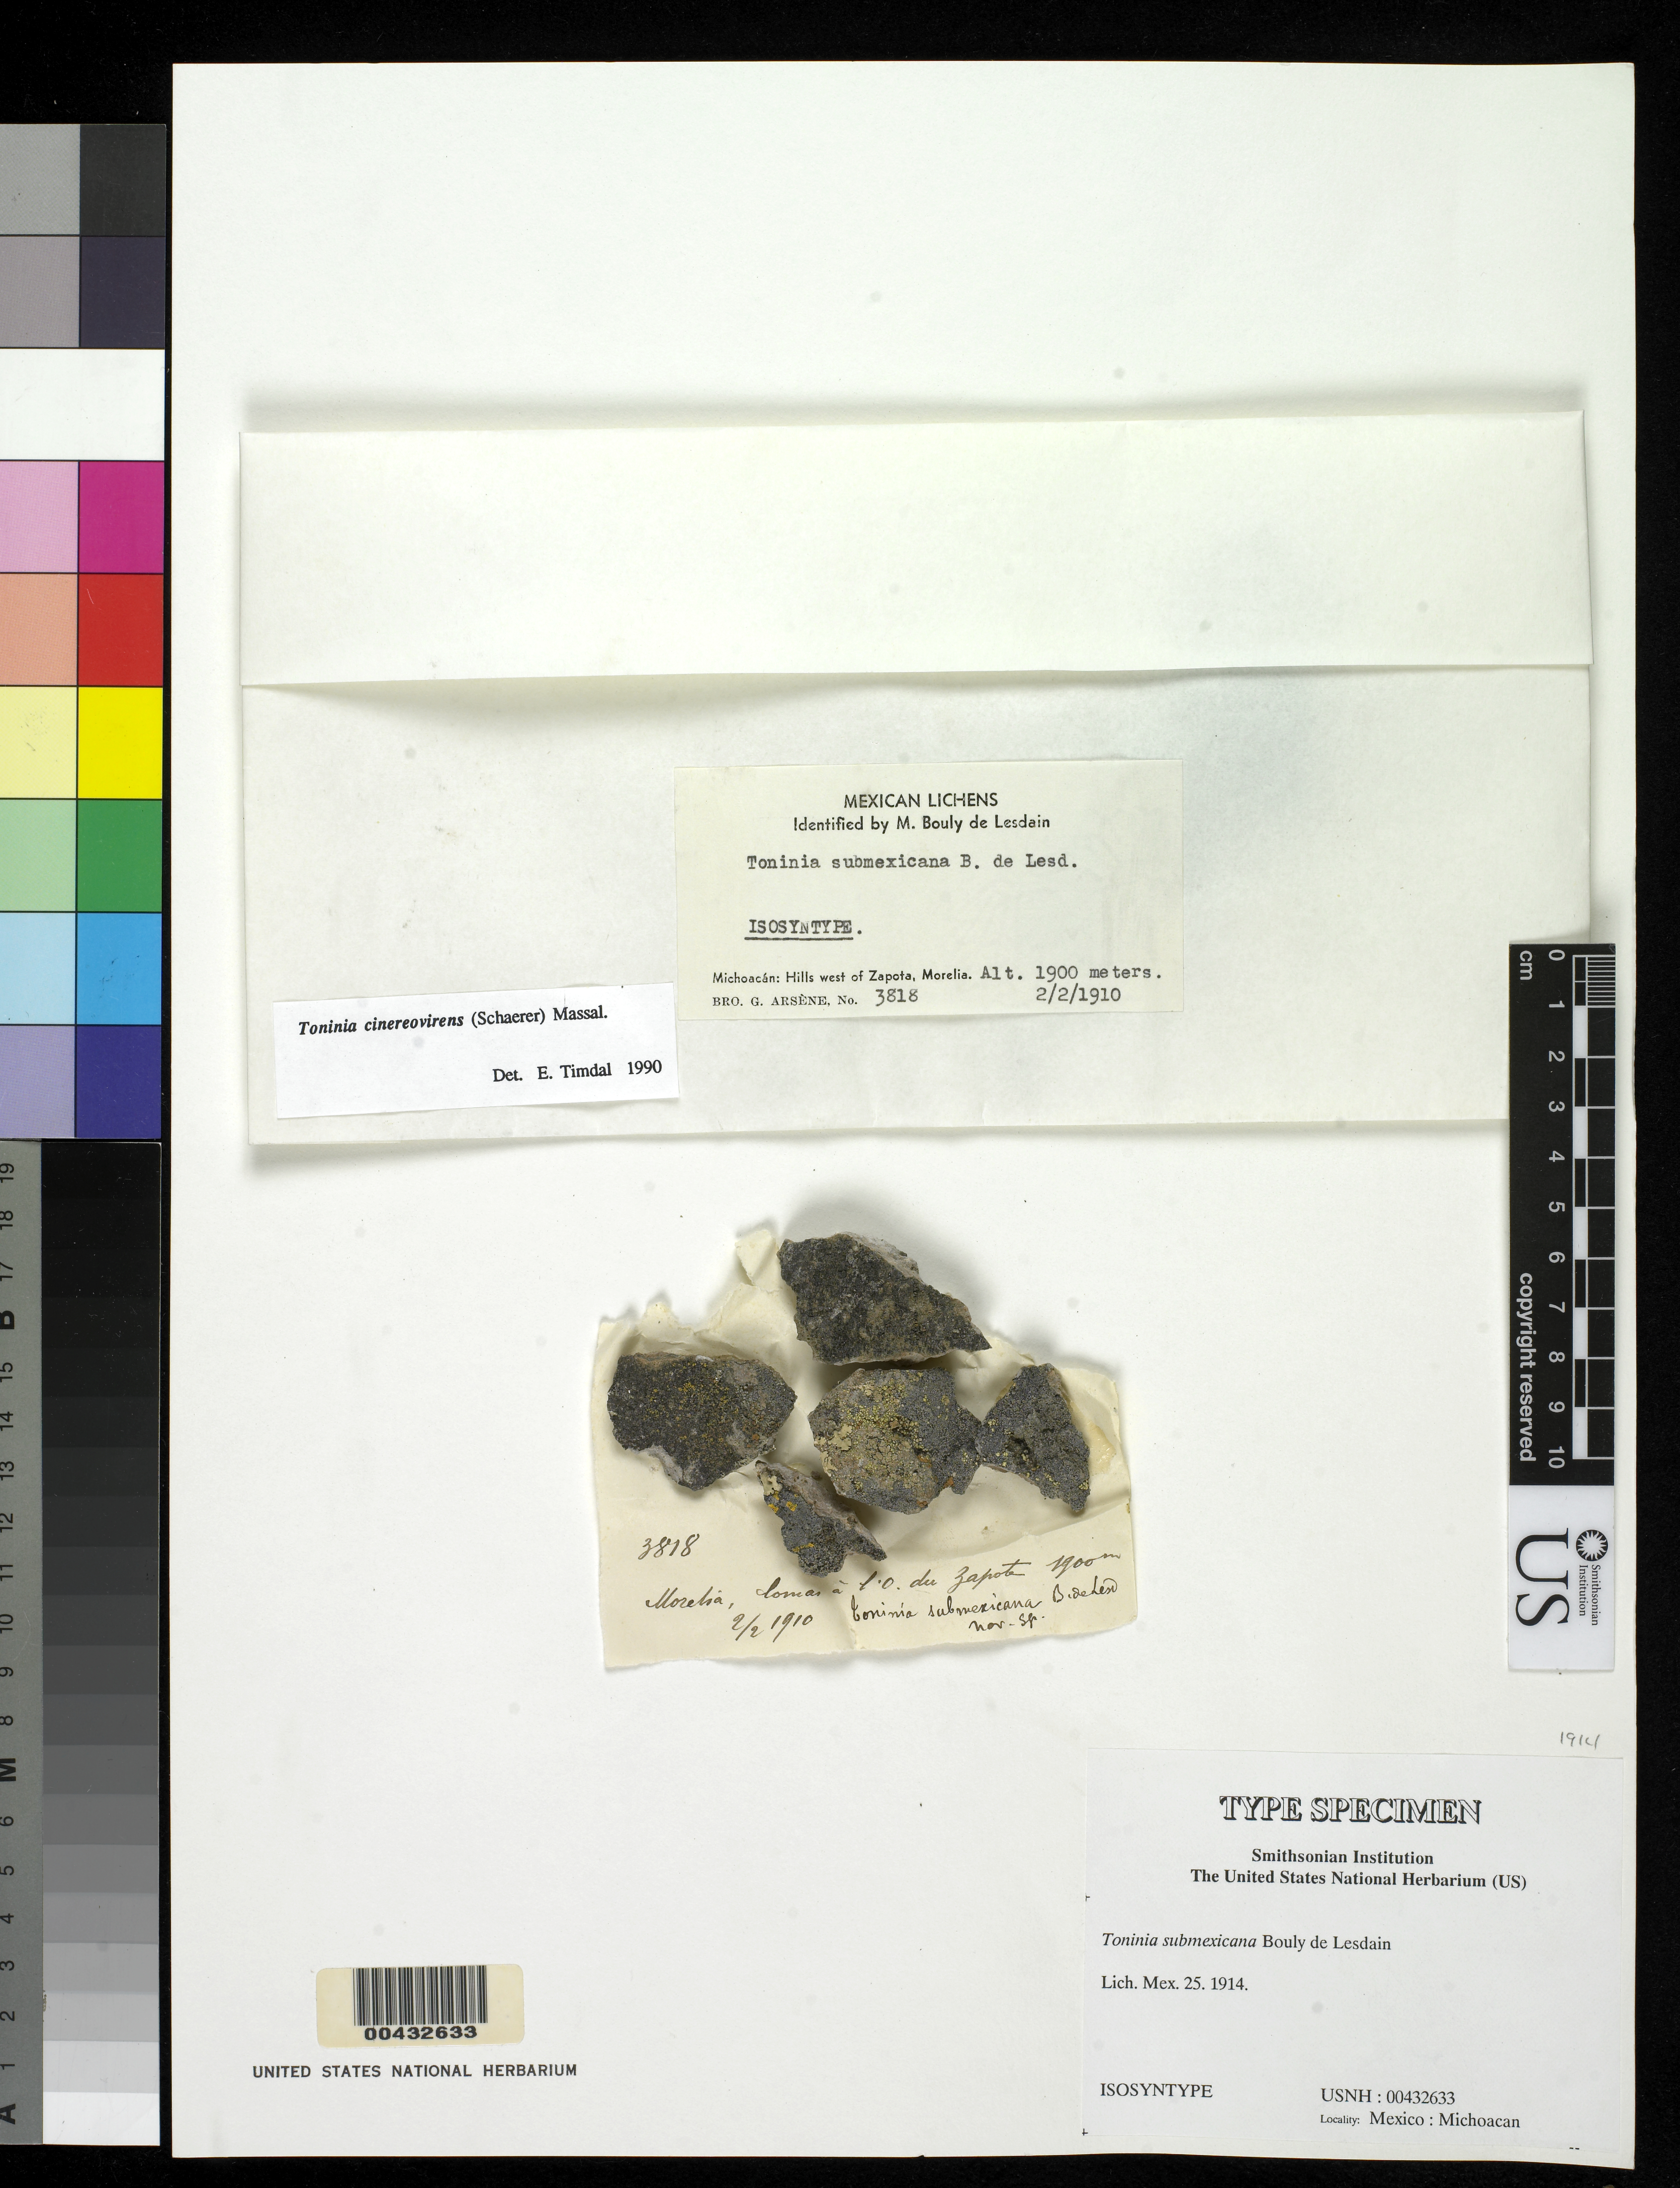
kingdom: Fungi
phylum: Ascomycota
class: Lecanoromycetes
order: Lecanorales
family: Ramalinaceae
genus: Toninia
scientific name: Toninia submexicana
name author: B. de Lesd.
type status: Isosyntype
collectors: Bro. G. Arsène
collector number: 3818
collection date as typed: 02 Feb 1910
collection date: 1910-02-02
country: Mexico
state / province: Michoacán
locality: Hills W of Zapota, Morelia.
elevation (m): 1900